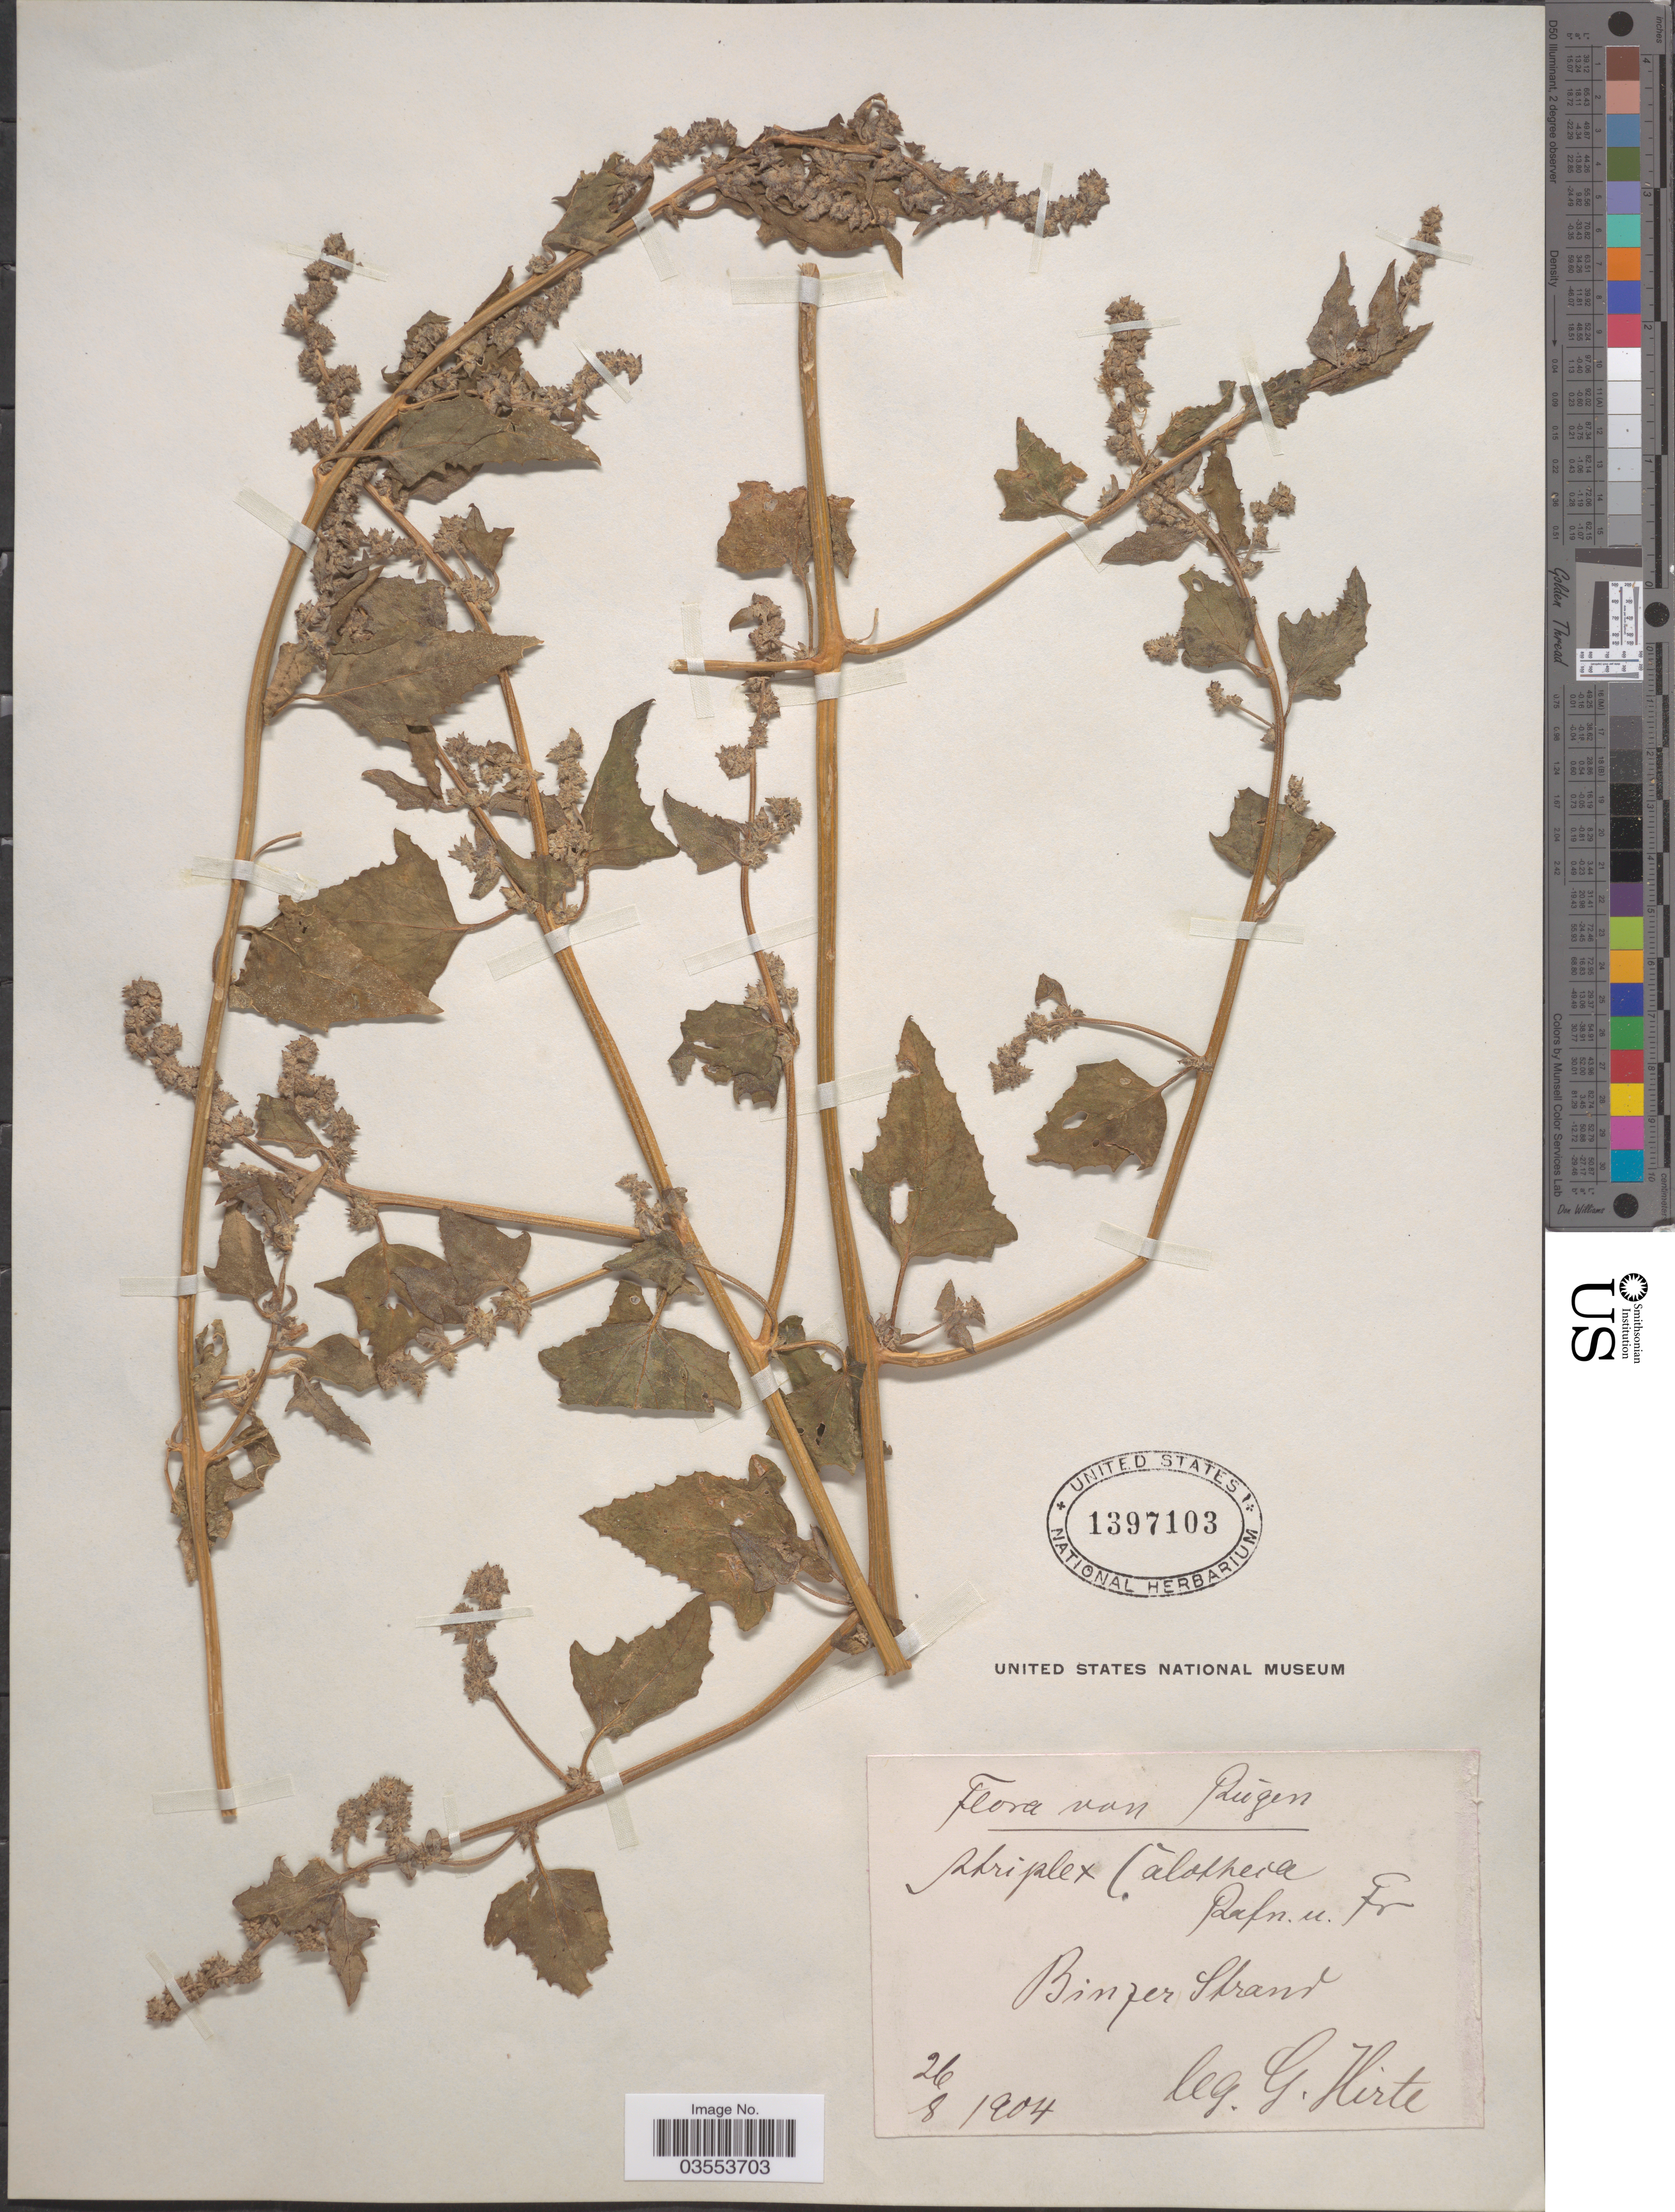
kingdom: Plantae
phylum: Tracheophyta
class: Magnoliopsida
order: Caryophyllales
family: Amaranthaceae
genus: Atriplex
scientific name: Atriplex calotheca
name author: (Rafn) Fr. a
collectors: G. Hirte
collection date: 1904-08-26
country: Germany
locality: Rúgen. Biufer Strand.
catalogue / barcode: US 1397103